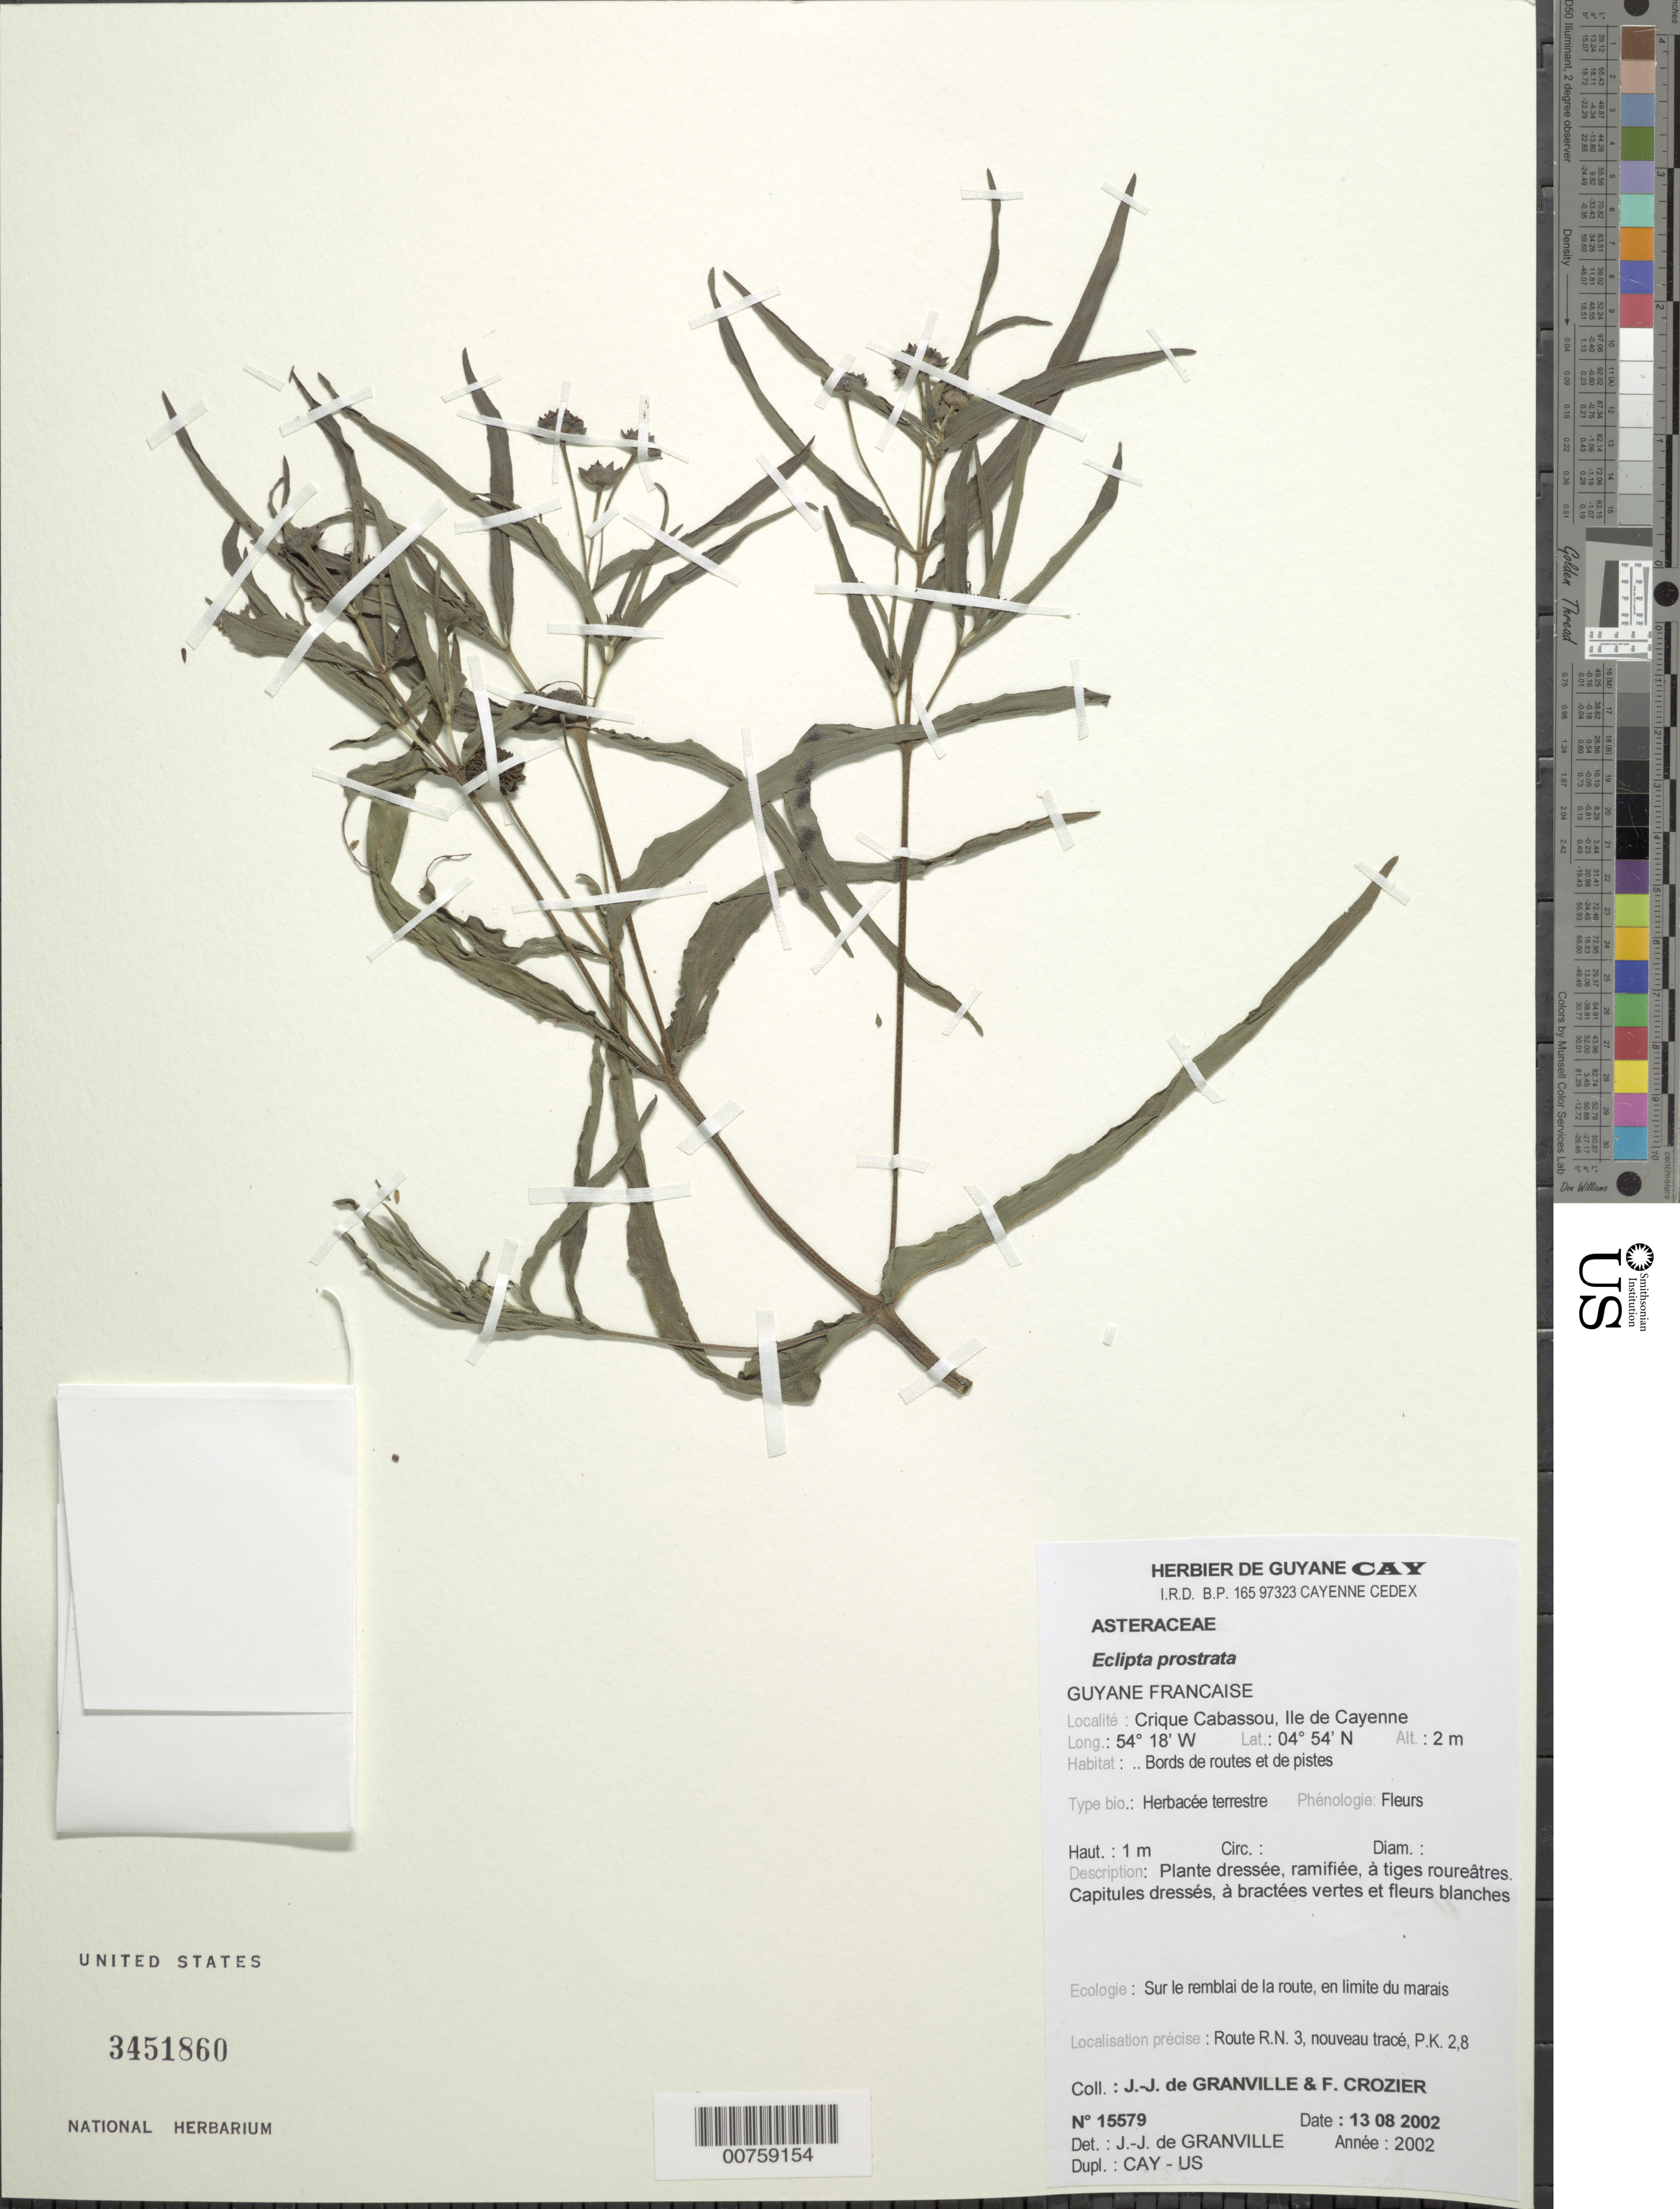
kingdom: Plantae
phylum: Tracheophyta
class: Magnoliopsida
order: Asterales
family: Asteraceae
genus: Eclipta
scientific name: Eclipta prostrata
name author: (L.) L.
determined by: Granville, J. J. de, (CAY), Institut de Recherche pour le Developpement (IRD) (FRENCH GUIANA)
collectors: J.-J. de Granville & F. Crozier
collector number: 15579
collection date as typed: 13-Aug-02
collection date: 2002-08-13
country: French Guiana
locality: Crique Cabassou, Ile de Cayenne, Route R.N. 3, nouveau trace, PK 2.8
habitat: Remblai de la route, en limite du marais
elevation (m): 2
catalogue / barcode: US 3451860